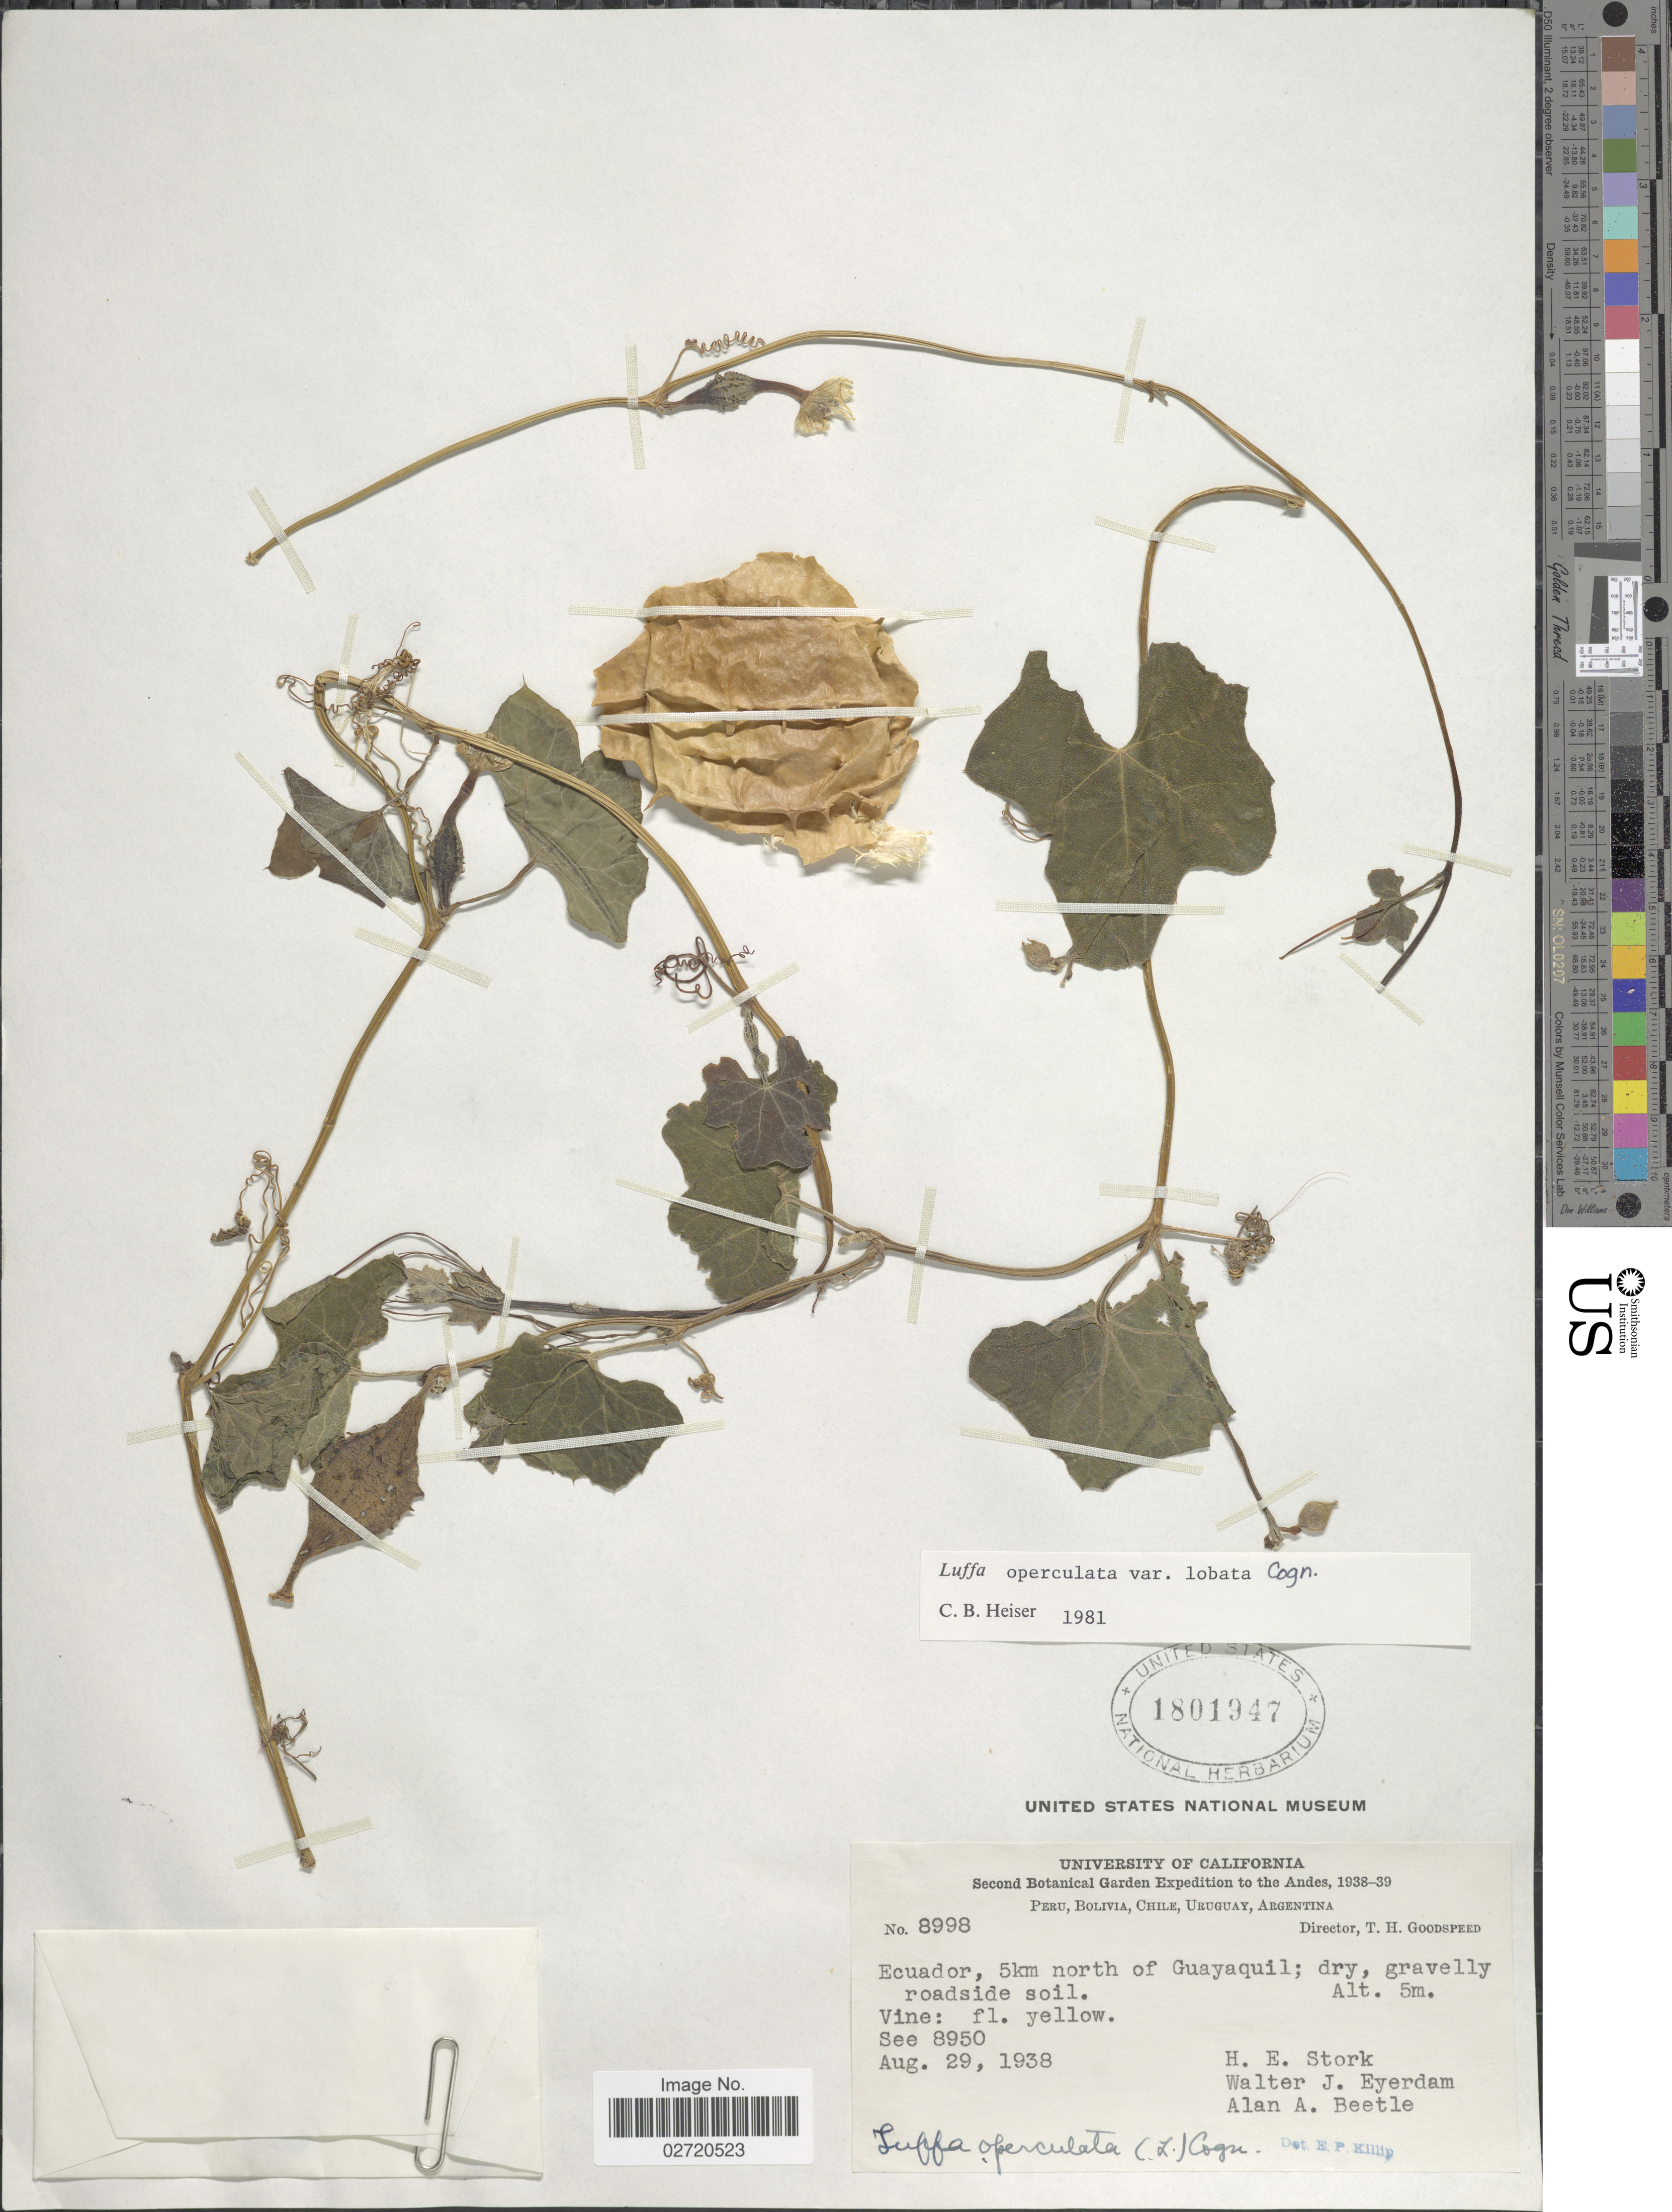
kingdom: Plantae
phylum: Tracheophyta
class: Magnoliopsida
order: Cucurbitales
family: Cucurbitaceae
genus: Luffa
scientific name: Luffa operculata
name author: (L.) Cogn.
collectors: H. E. Stork, W. J. Eyerdam & A. A. Beetle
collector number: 8998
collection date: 1938-08-29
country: Ecuador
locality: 5 km north of Guayaquil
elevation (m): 5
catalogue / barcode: US 1801947